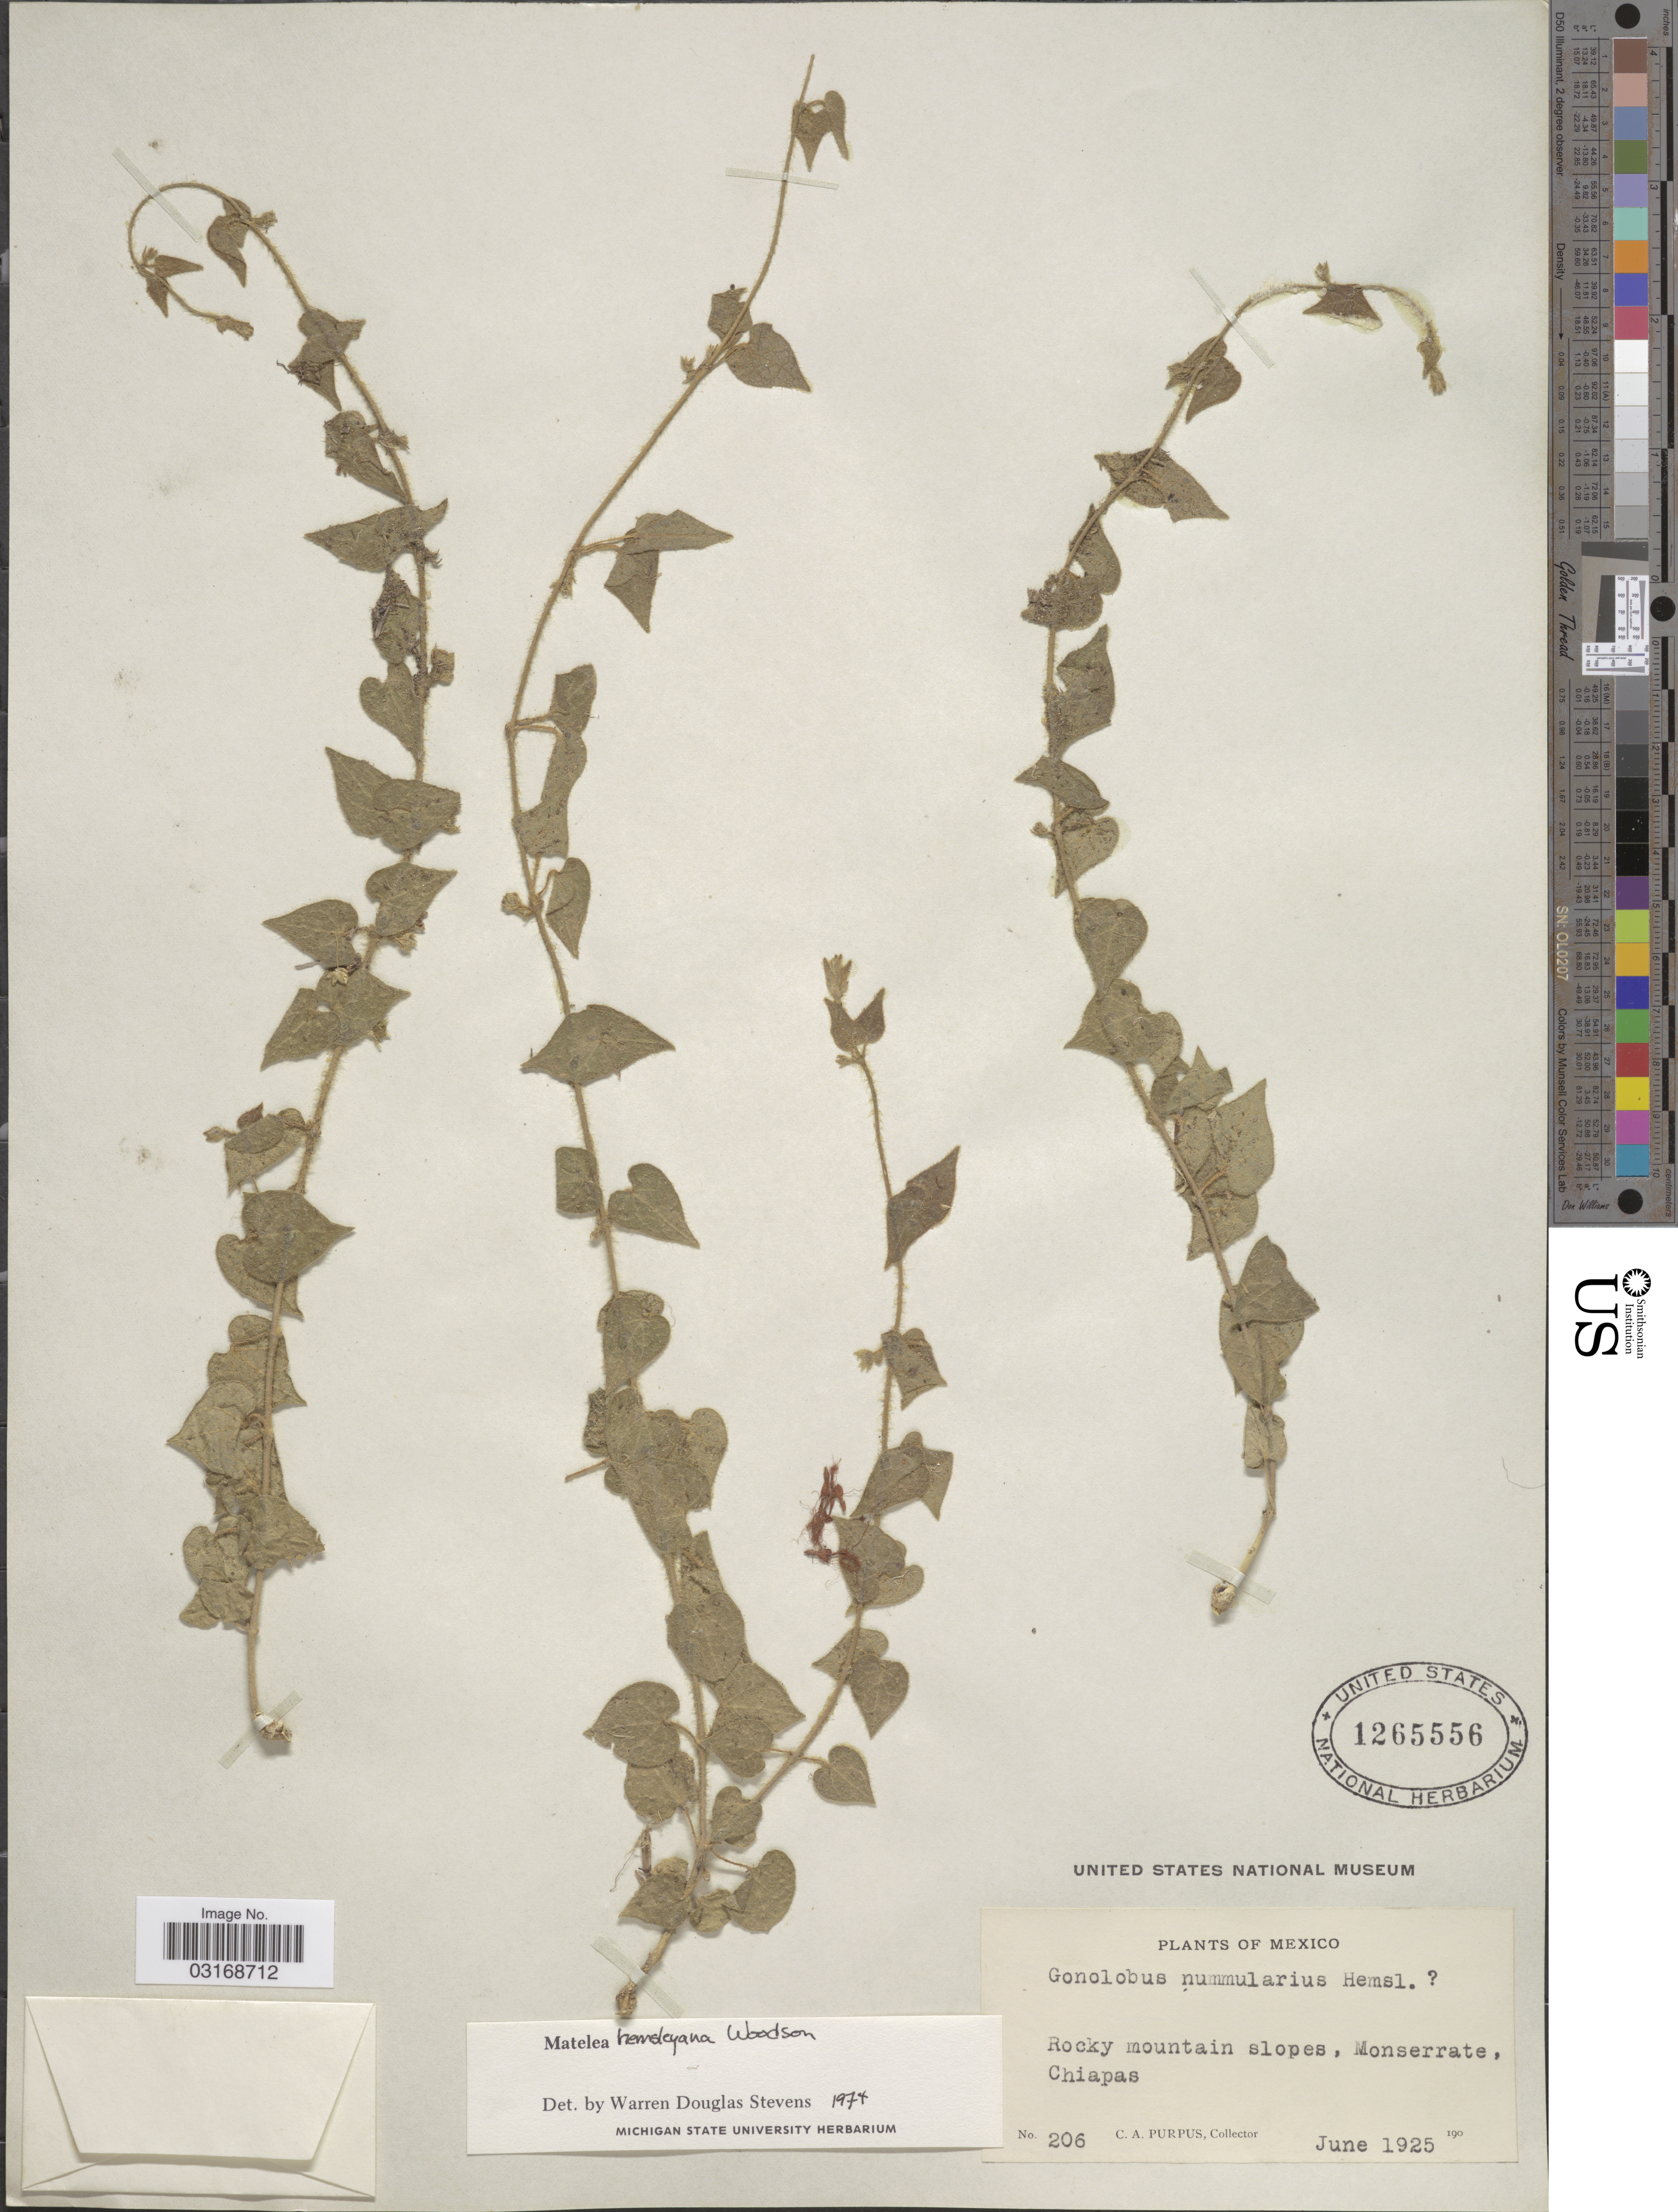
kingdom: Plantae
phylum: Tracheophyta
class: Magnoliopsida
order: Gentianales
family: Apocynaceae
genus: Matelea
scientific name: Matelea hemsleyana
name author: Woodson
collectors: C. A. Purpus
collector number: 206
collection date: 1925-06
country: Mexico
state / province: Chiapas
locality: Rocky mountain slopes, Monserrate.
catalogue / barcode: US 1265556